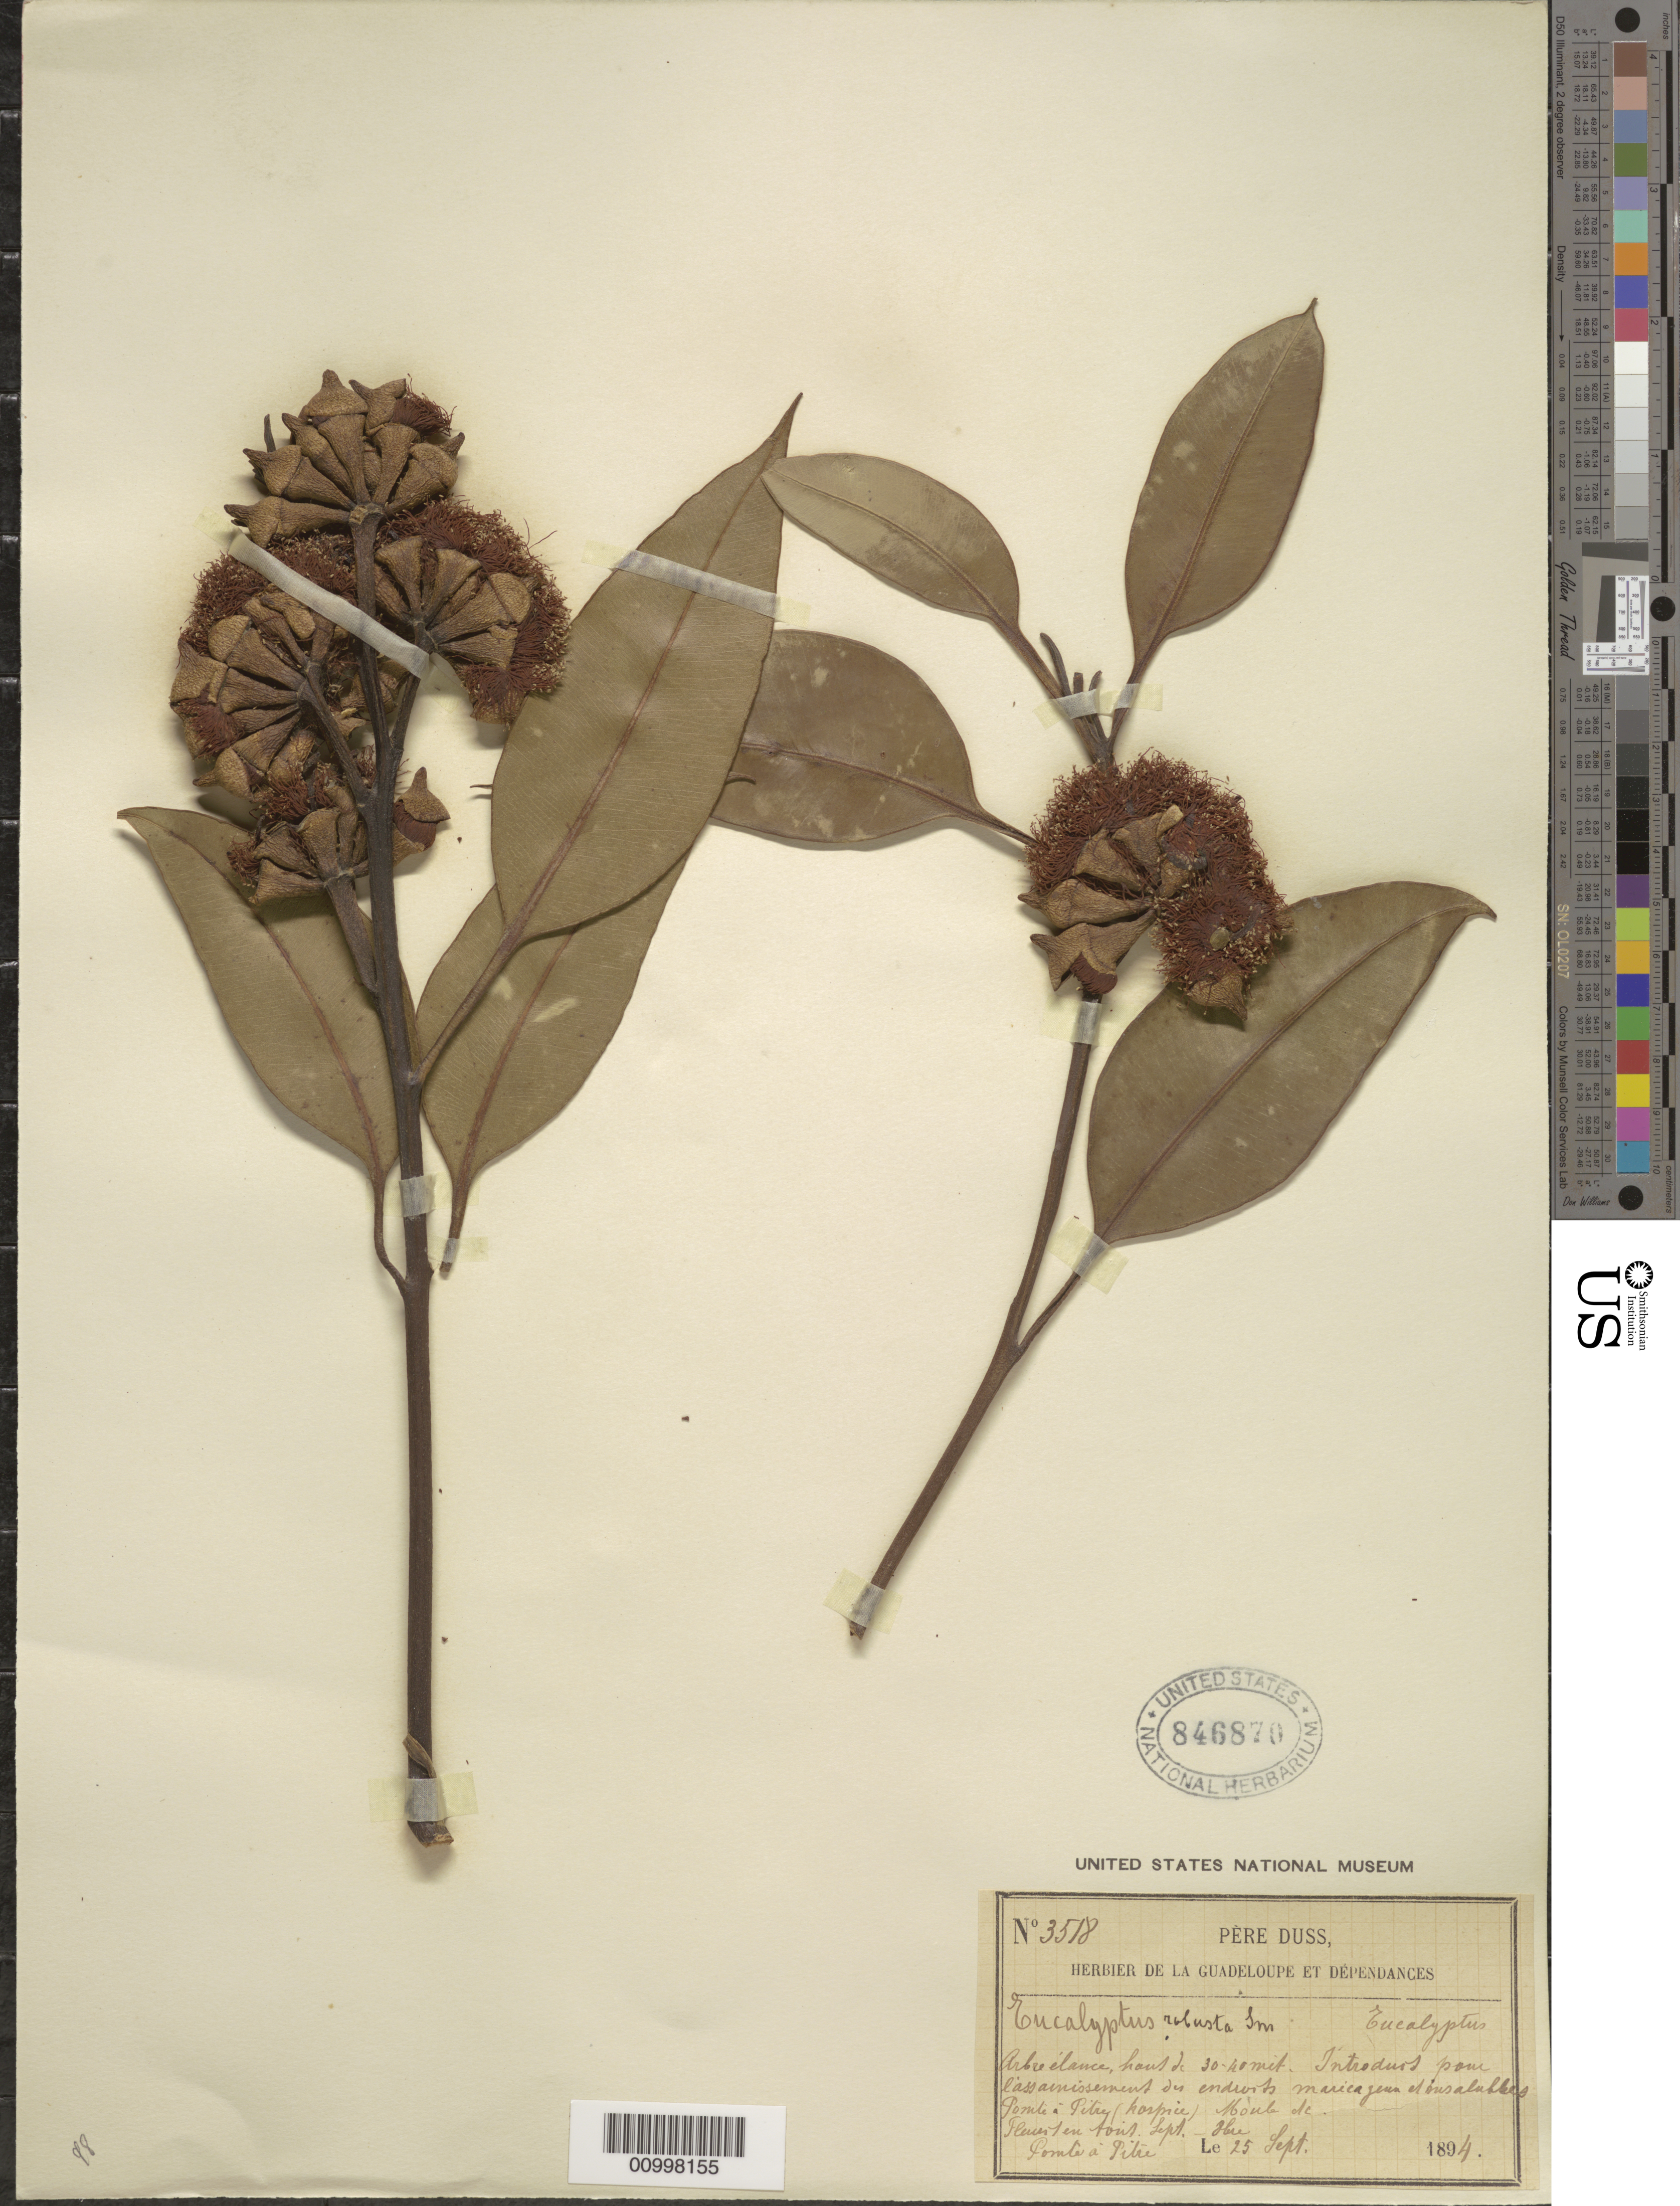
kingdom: Plantae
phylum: Tracheophyta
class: Magnoliopsida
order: Myrtales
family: Myrtaceae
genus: Eucalyptus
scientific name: Eucalyptus robusta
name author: Sm.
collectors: Père Duss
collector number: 3518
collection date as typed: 25 Sep 1894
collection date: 1894-09-25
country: Guadeloupe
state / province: Grande-Terre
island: Grande Terre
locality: Pointe-à-Pitre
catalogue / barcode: US 846870